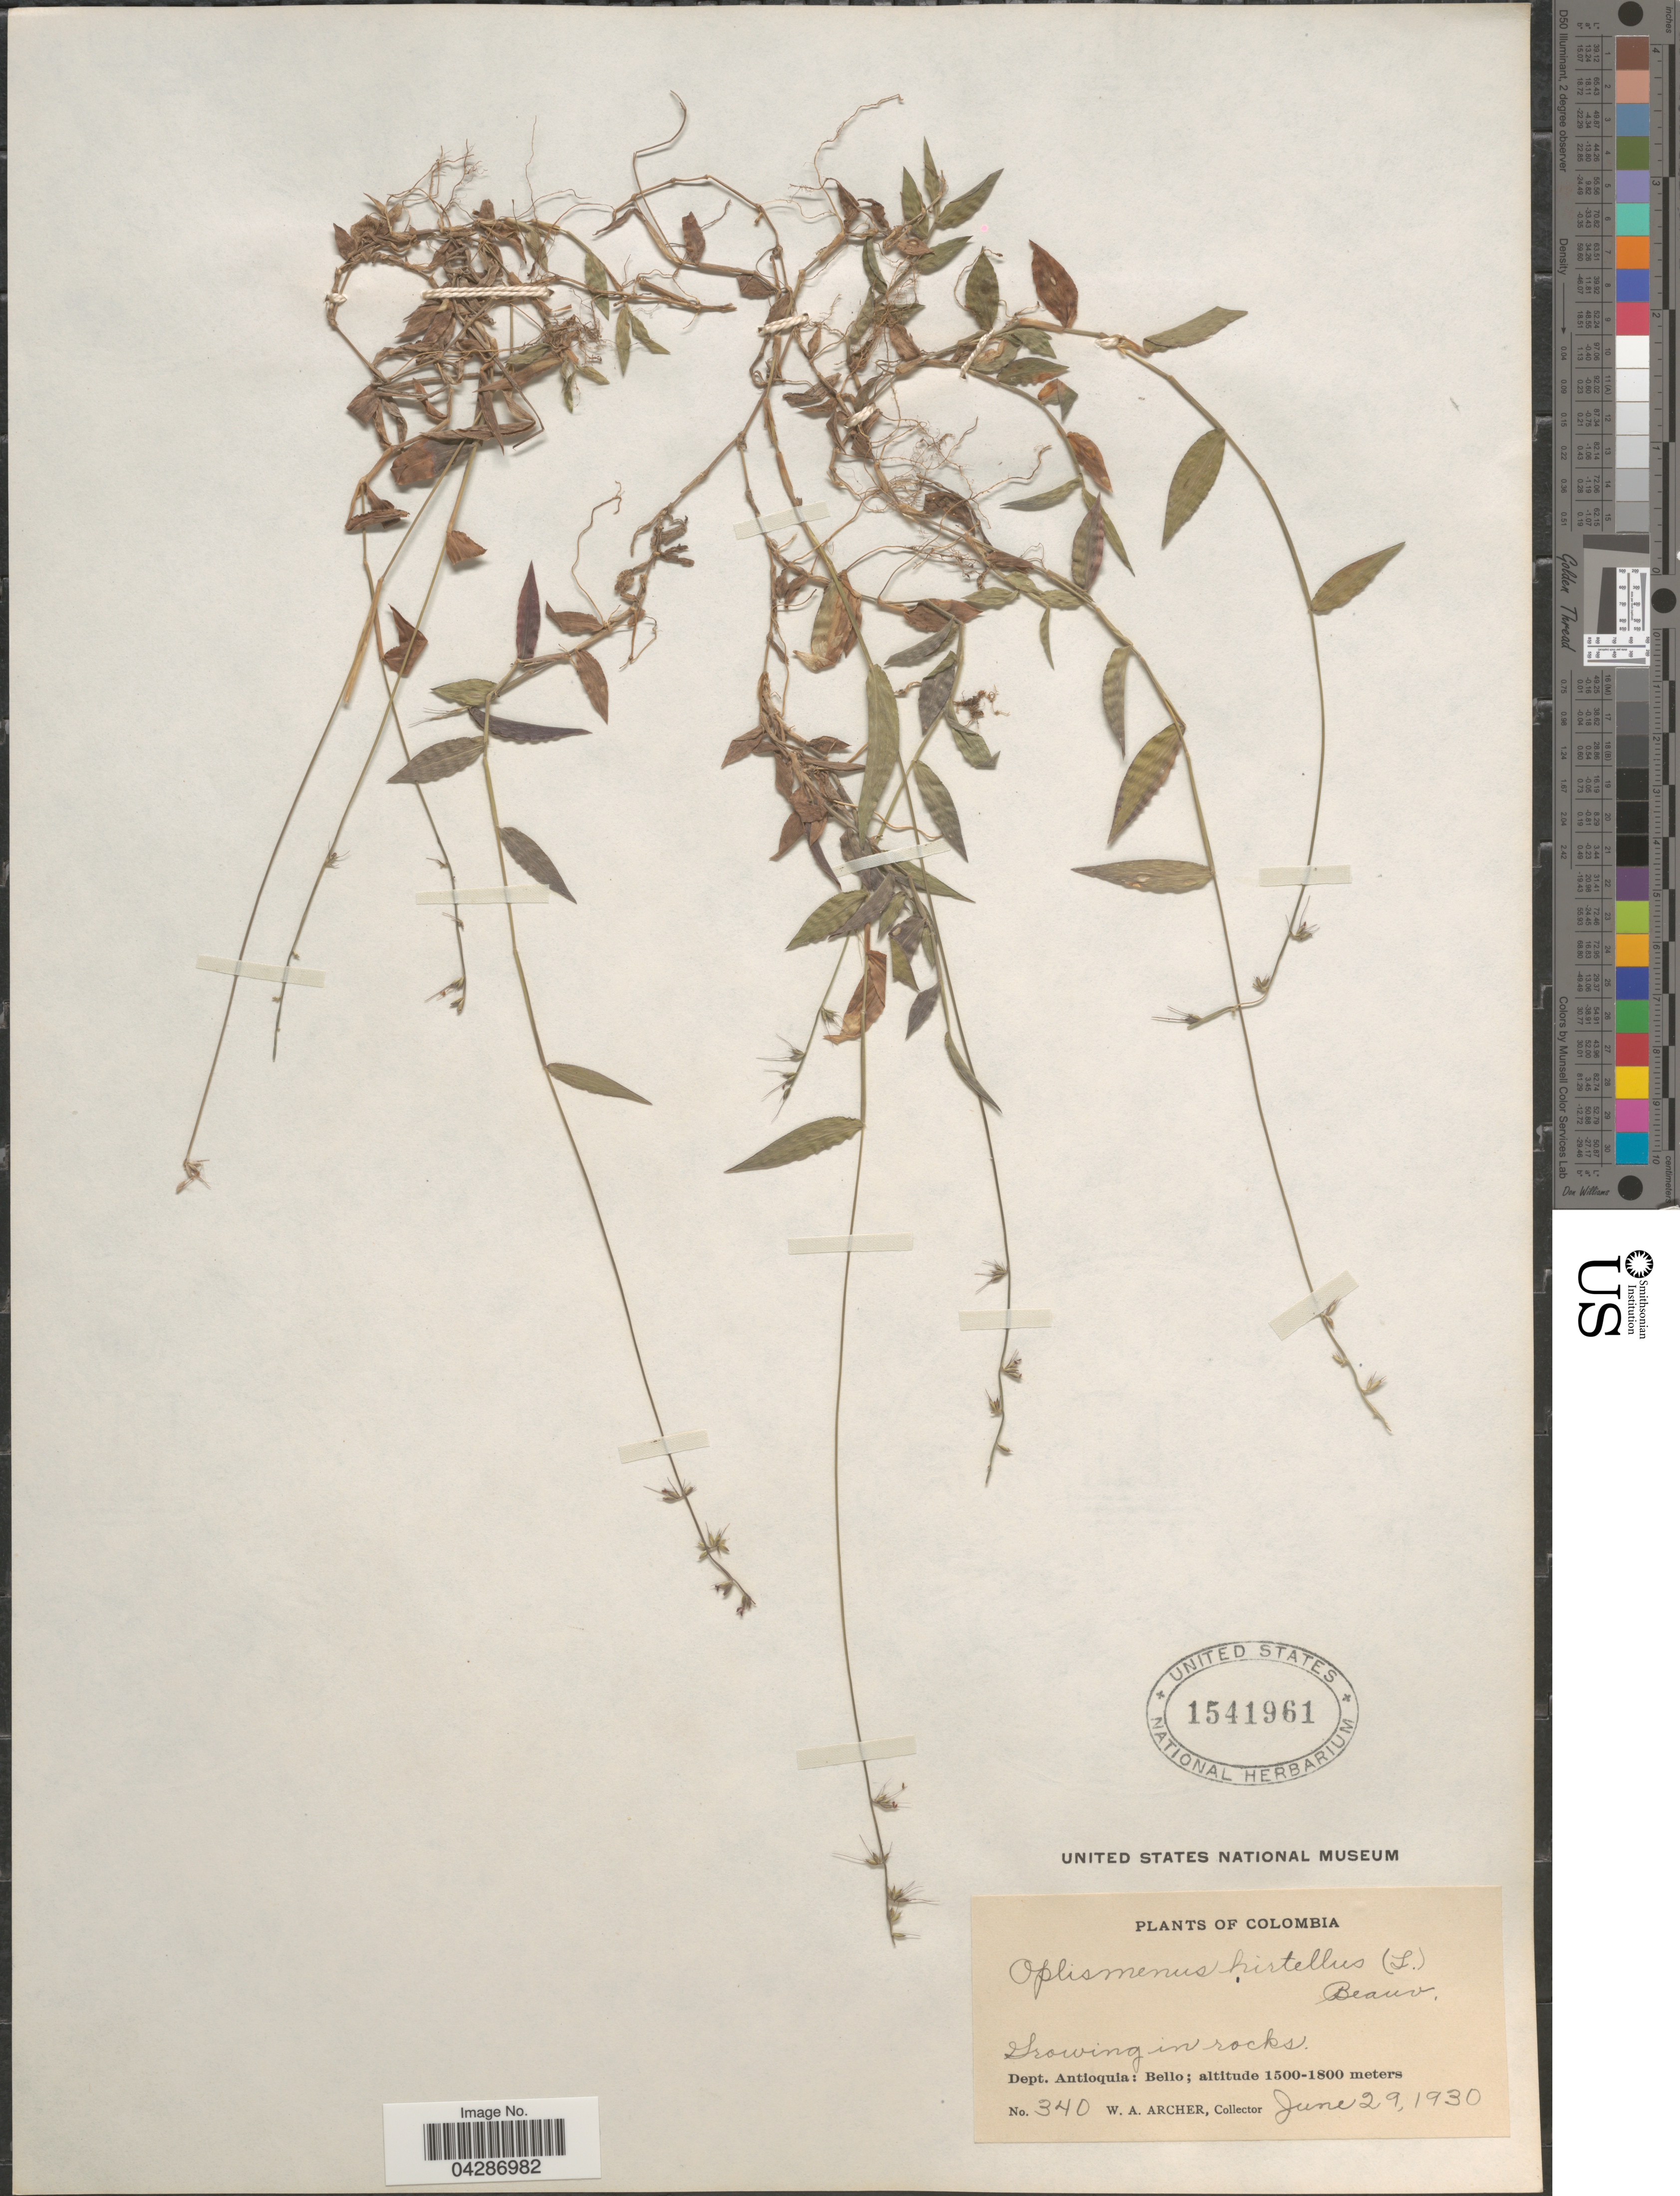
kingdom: Plantae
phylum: Tracheophyta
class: Liliopsida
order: Poales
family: Poaceae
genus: Oplismenus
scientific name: Oplismenus hirtellus subsp. setarius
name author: (Lam.) Mez ex Ekman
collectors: W. Archer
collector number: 340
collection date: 1930-06-29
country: Colombia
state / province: Antioquia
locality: Growing in rocks. Dept. Antioguia: Bello.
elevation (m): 1500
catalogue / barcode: US 1541961